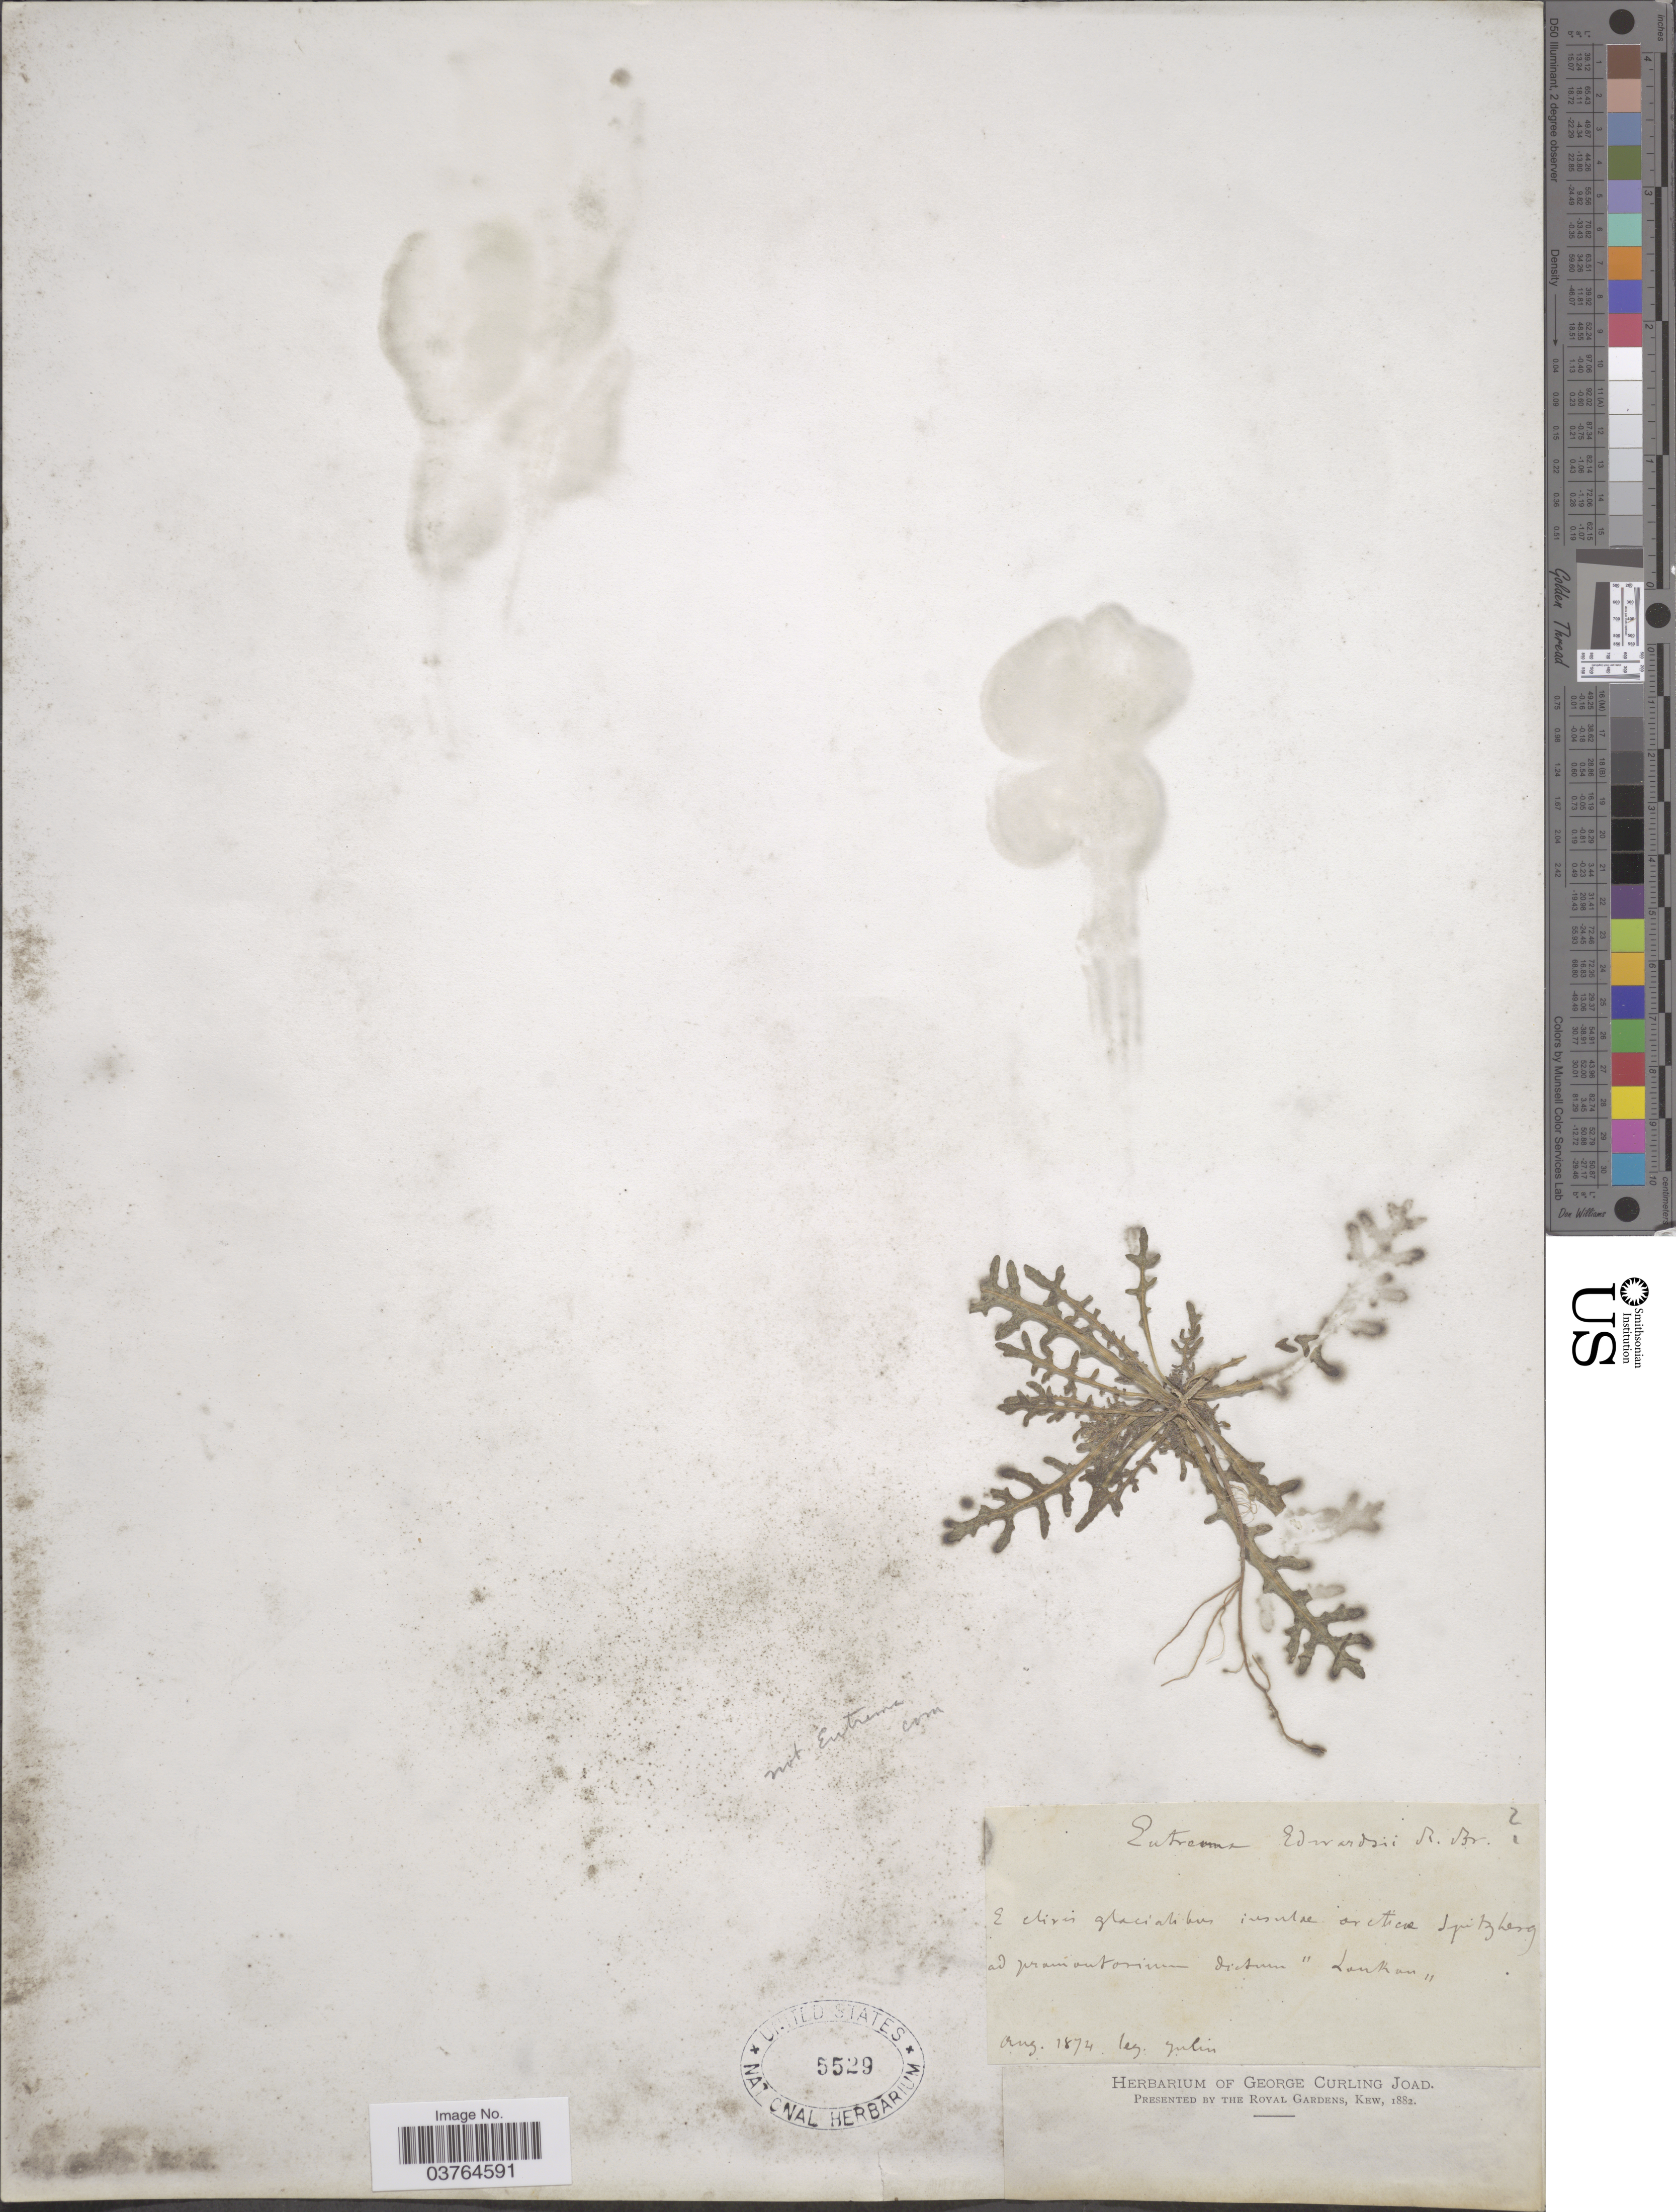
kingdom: Plantae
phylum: Tracheophyta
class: Magnoliopsida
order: Brassicales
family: Brassicaceae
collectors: Julin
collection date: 1874-08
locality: E cliris glacialibus insulæ orcitæ Aricæ Spitzberg ad pranitarium dictum Lankan. [interpreted]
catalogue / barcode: US 5529